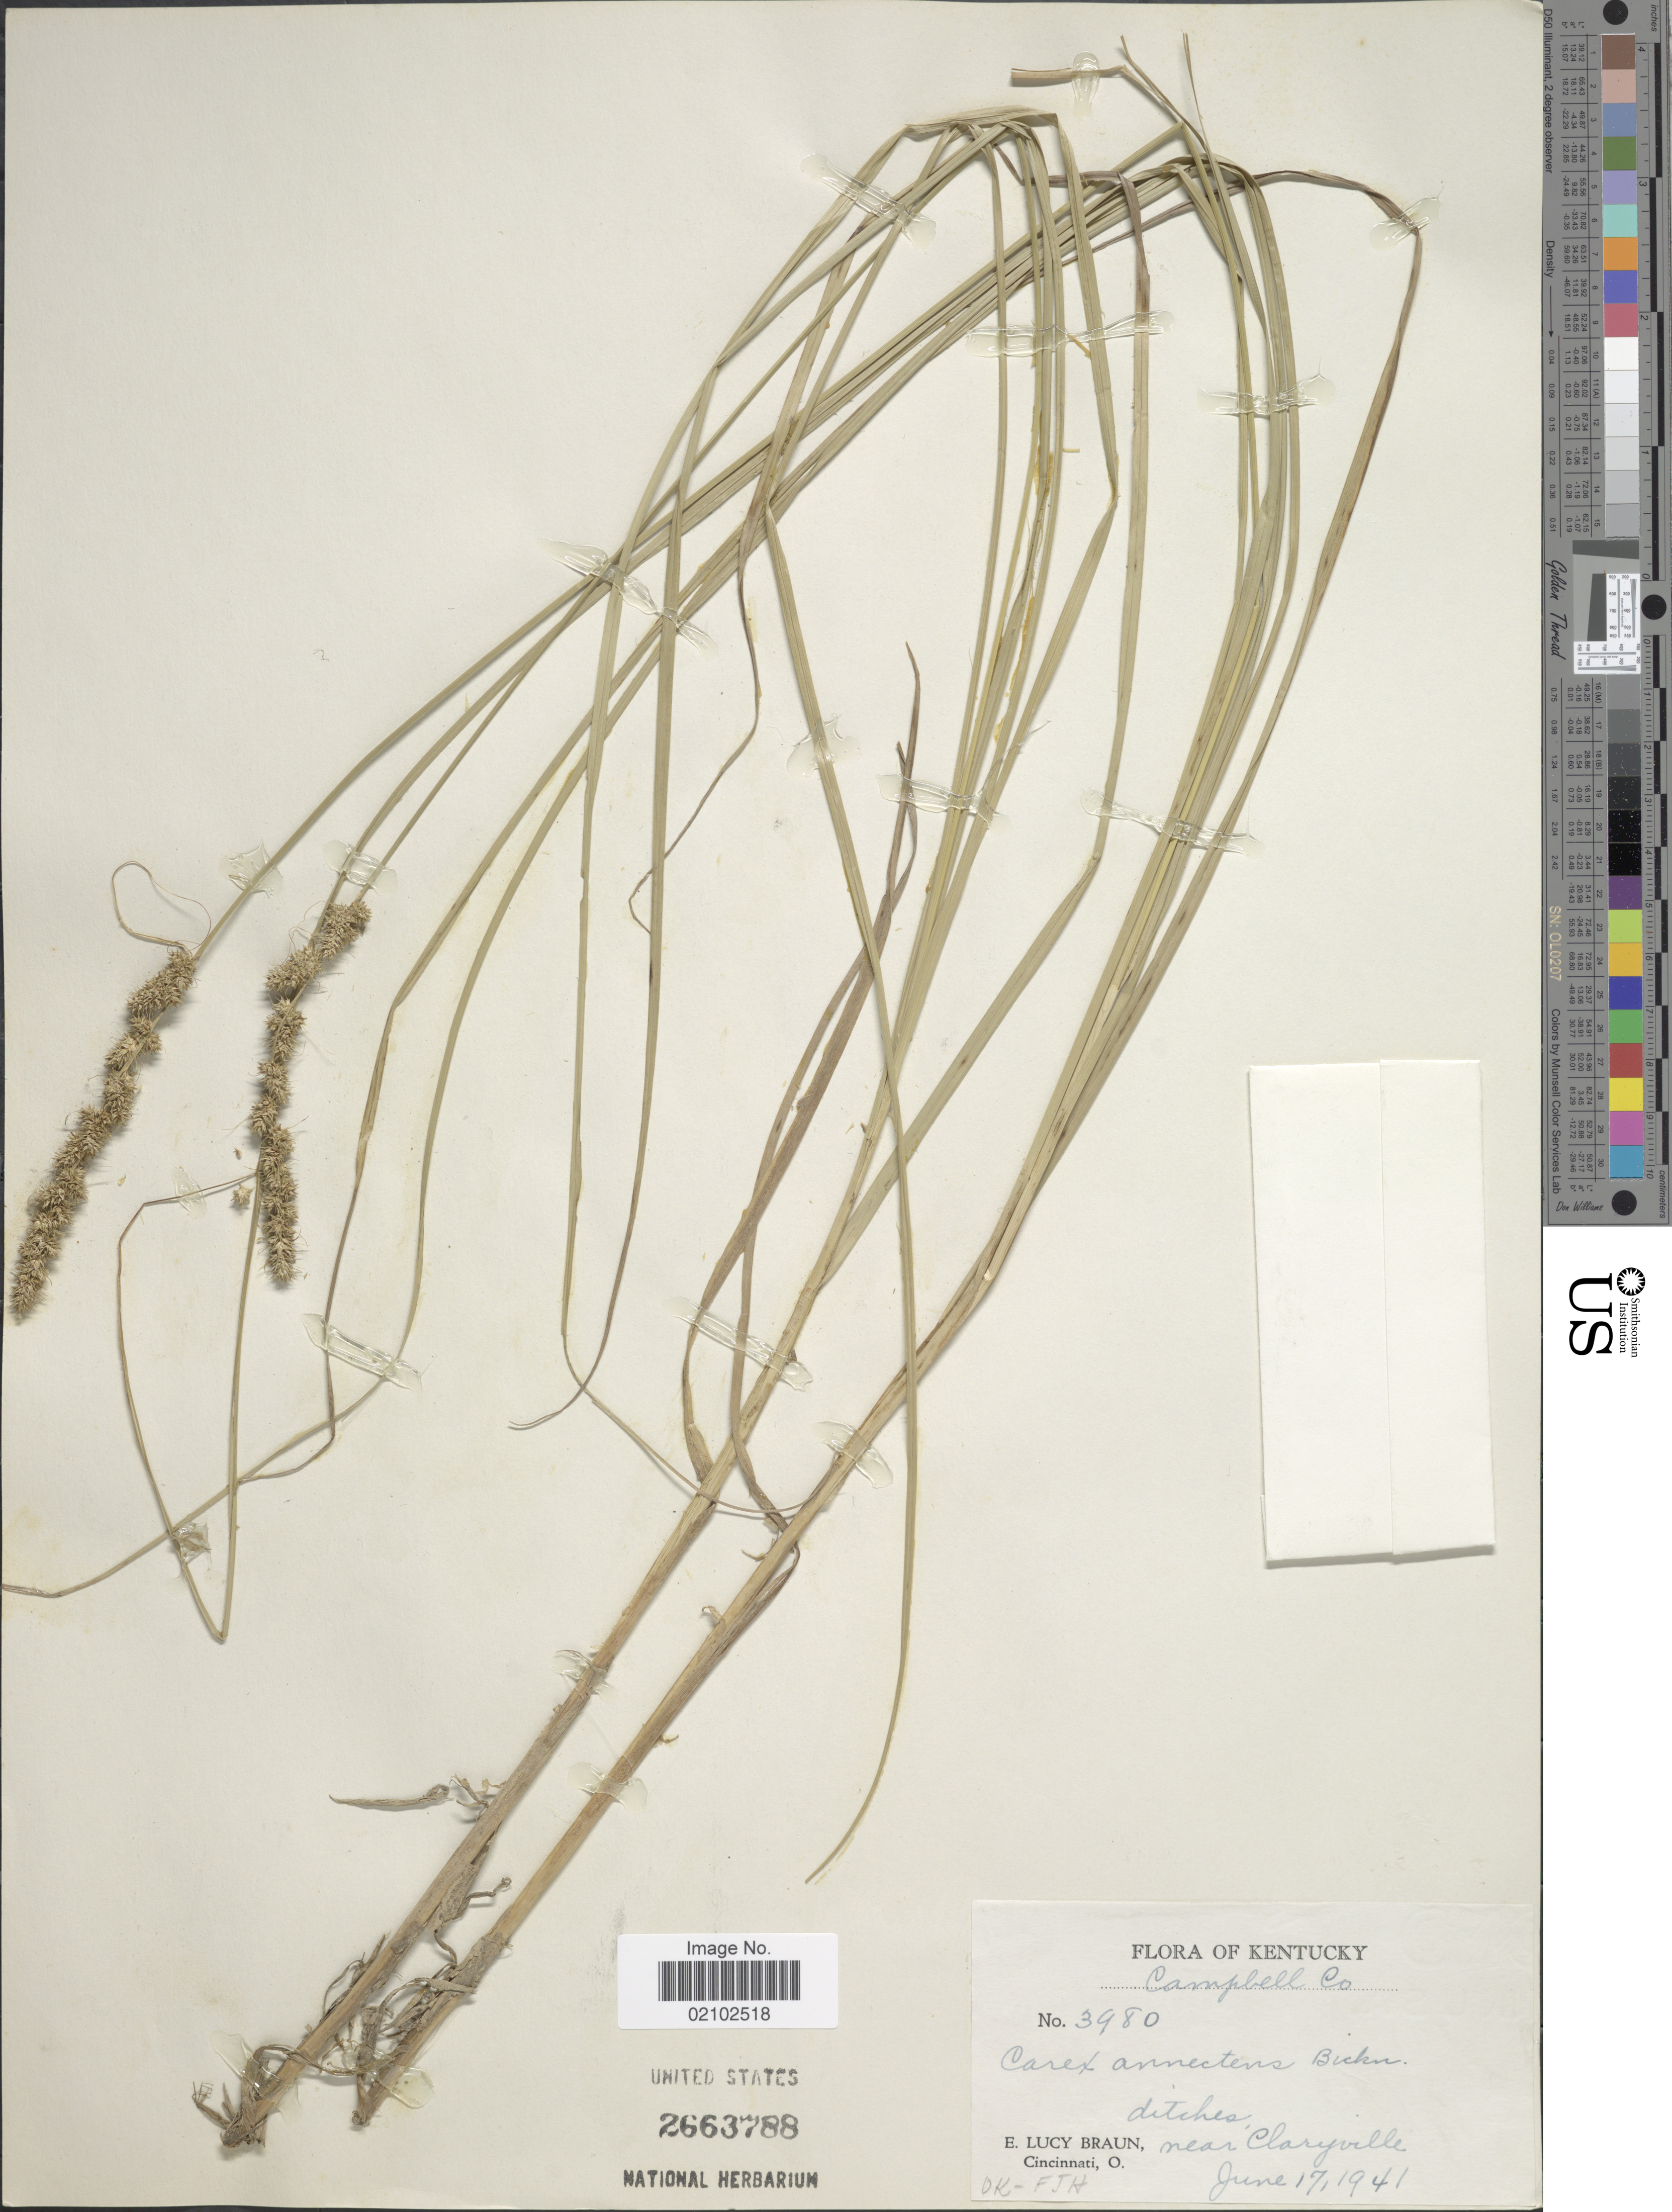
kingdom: Plantae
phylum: Tracheophyta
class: Liliopsida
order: Poales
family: Cyperaceae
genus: Carex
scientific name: Carex annectens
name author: (E.P. Bicknell) E.P. Bicknell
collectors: E. L. Braun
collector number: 3980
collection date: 1941-06-17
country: United States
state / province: Kentucky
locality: Campbell Co, ditchs, near Claryville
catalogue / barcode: US 2663788